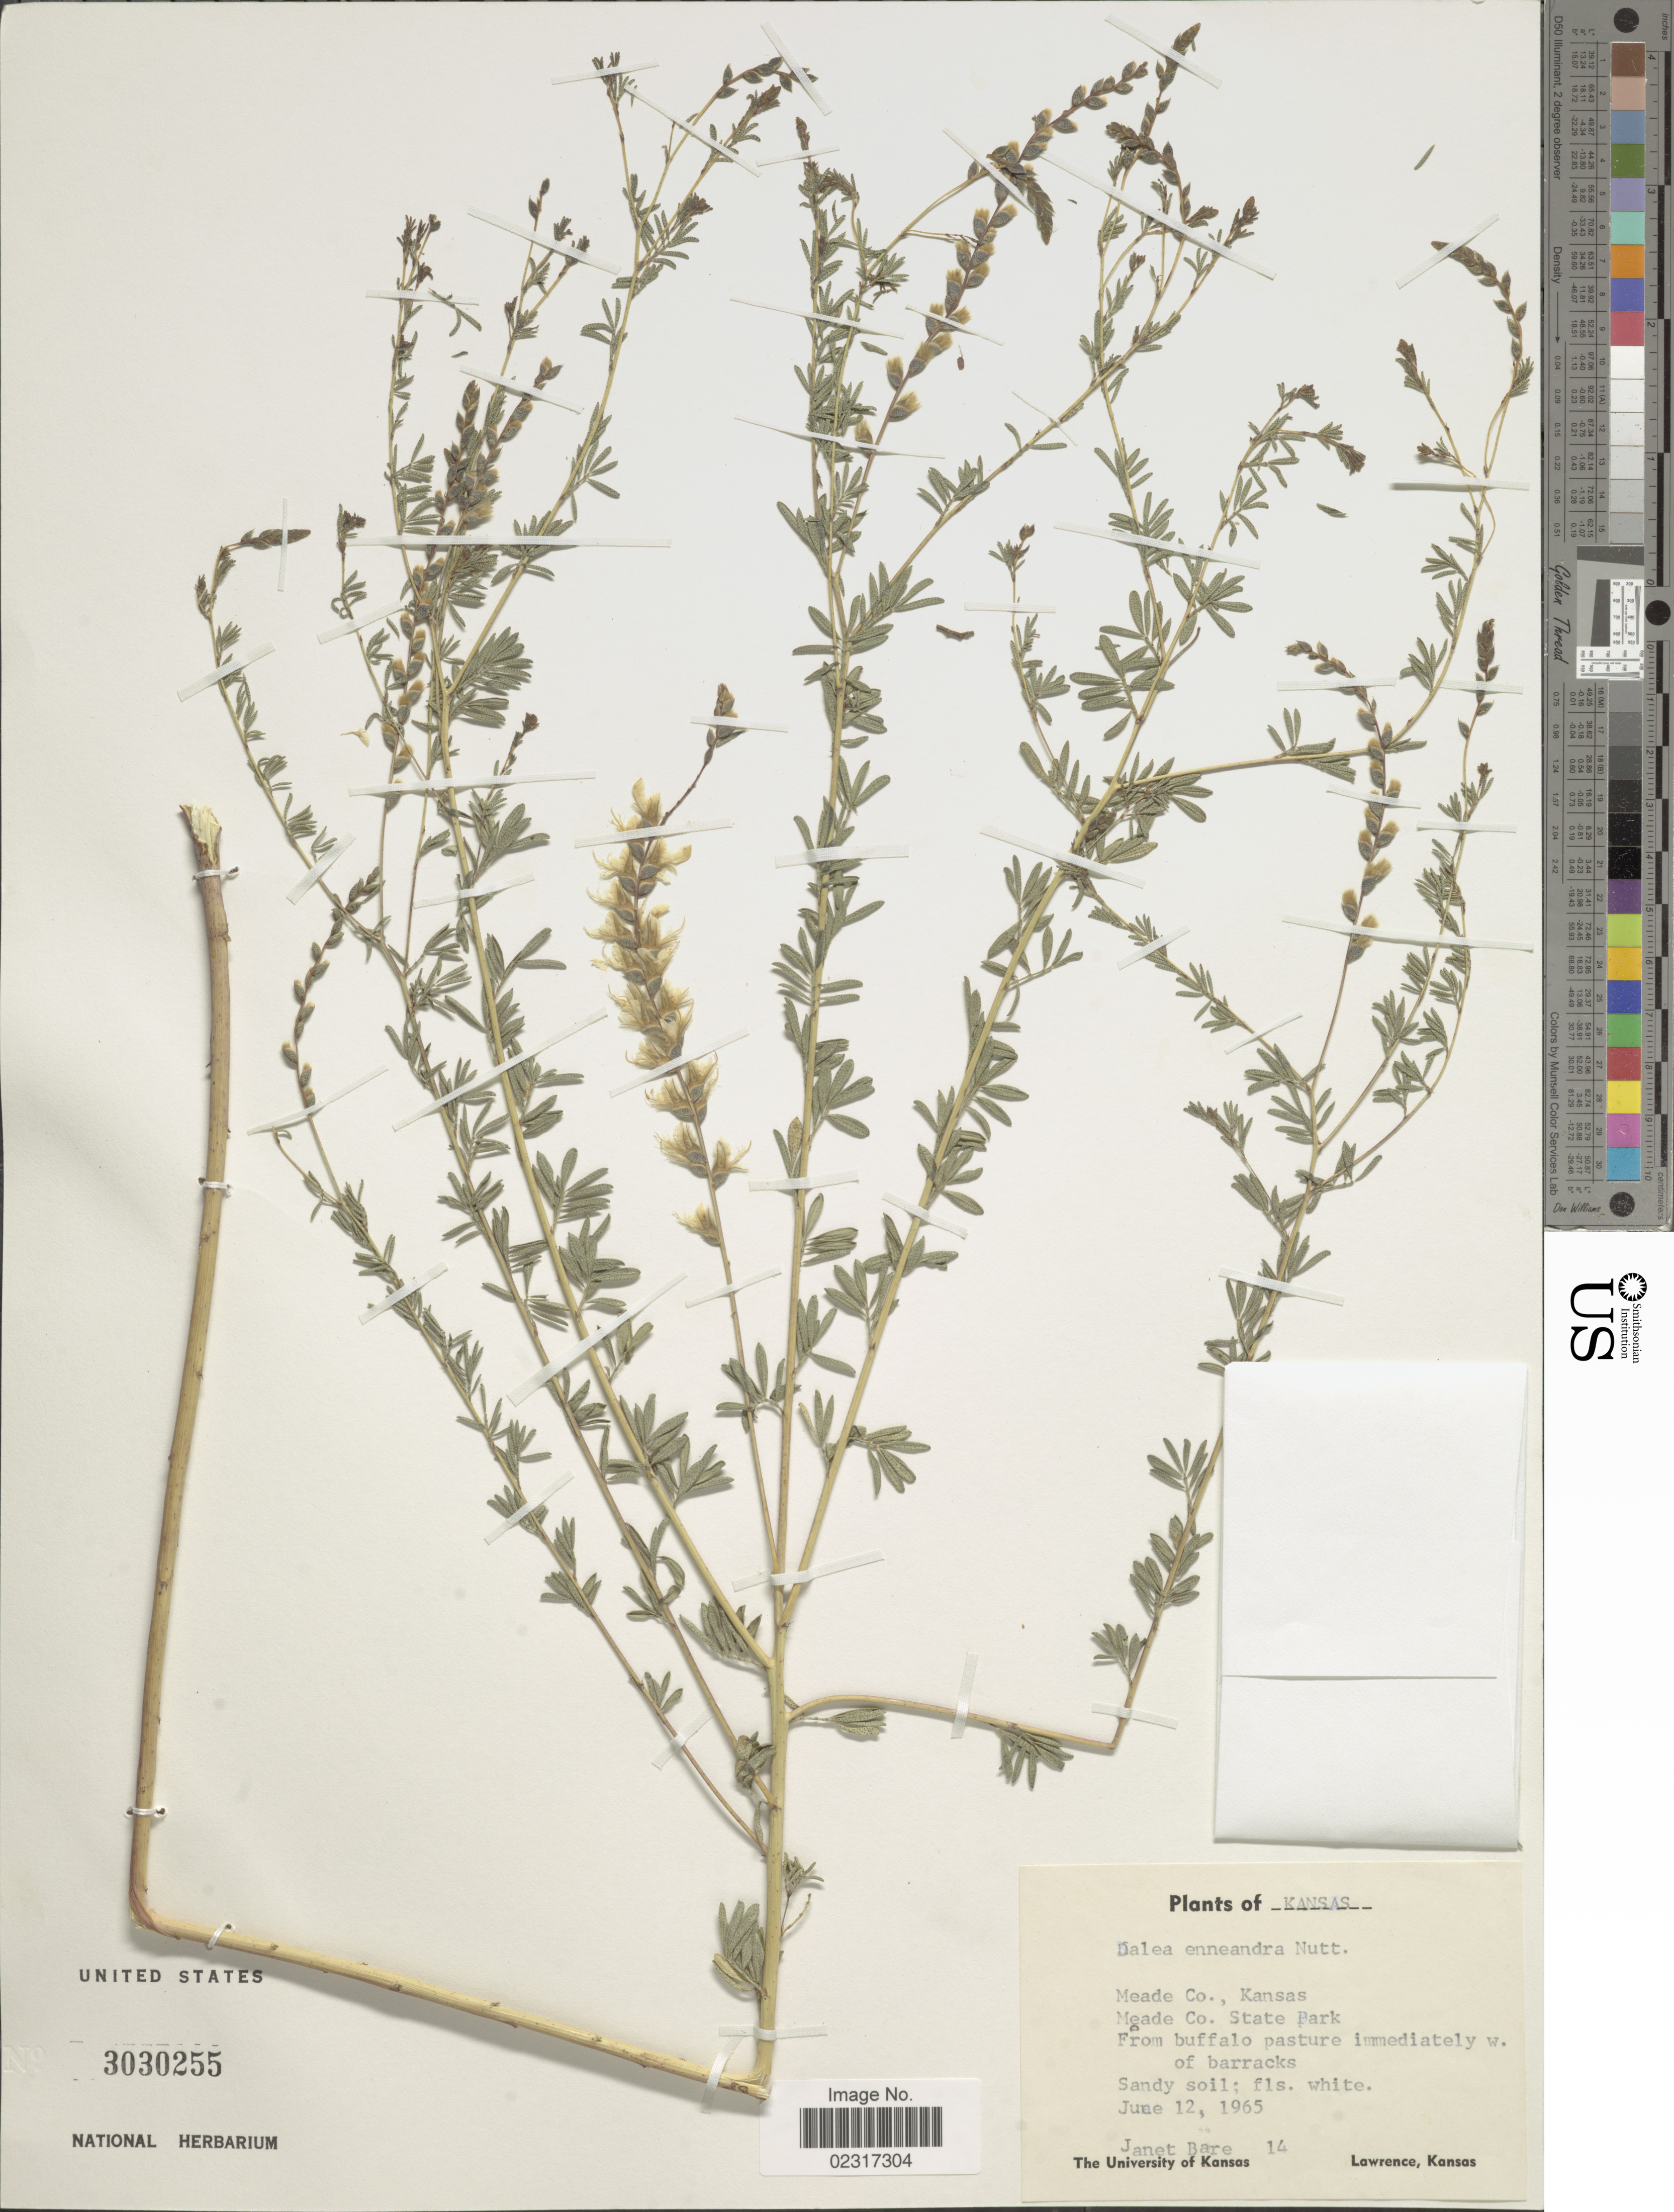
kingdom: Plantae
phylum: Tracheophyta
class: Magnoliopsida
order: Fabales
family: Fabaceae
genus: Dalea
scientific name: Dalea enneandra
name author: Nutt.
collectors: J. Baré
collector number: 14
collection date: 1965-06-12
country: United States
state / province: Kansas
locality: Meade Co., Meade Co. State Park. From buffalo pasture immediately w. of barracks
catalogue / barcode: US 3030255